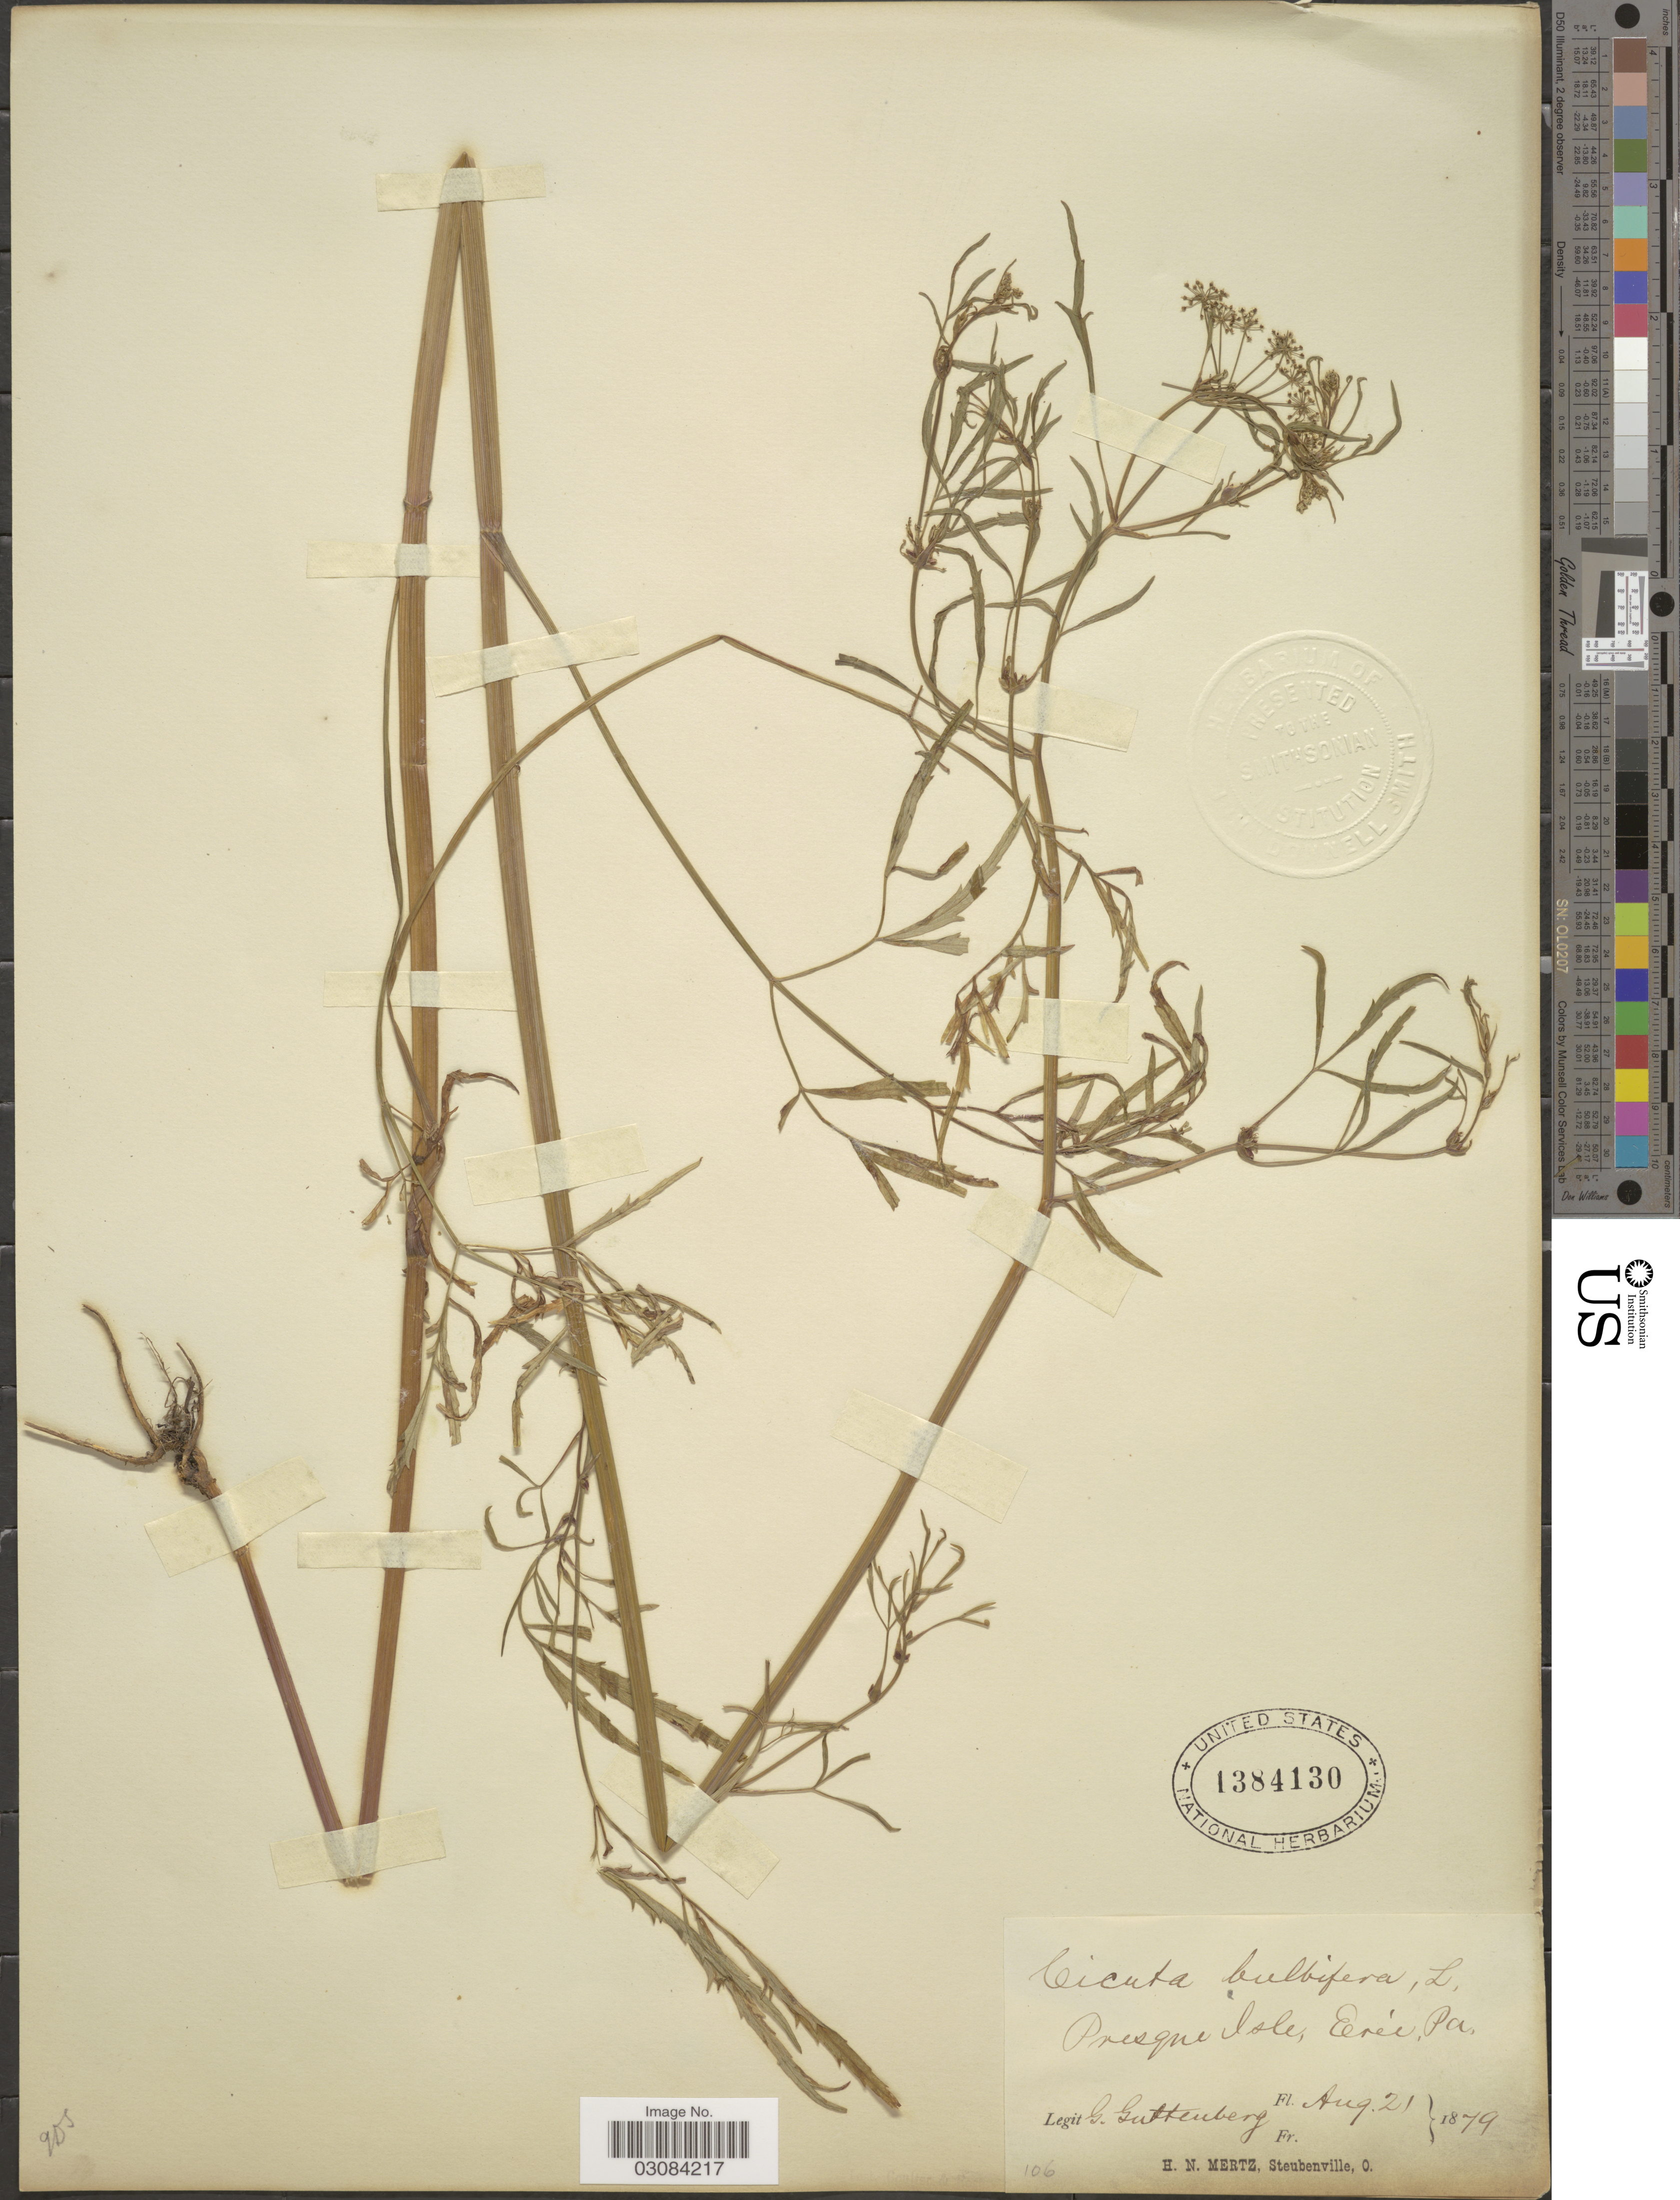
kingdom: Plantae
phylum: Tracheophyta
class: Magnoliopsida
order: Apiales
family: Apiaceae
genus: Cicuta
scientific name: Cicuta bulbifera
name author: L.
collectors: G. Guttenberg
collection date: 1879-08-21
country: United States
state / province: Pennsylvania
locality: Presque Isle, Erei.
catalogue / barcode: US 1384130